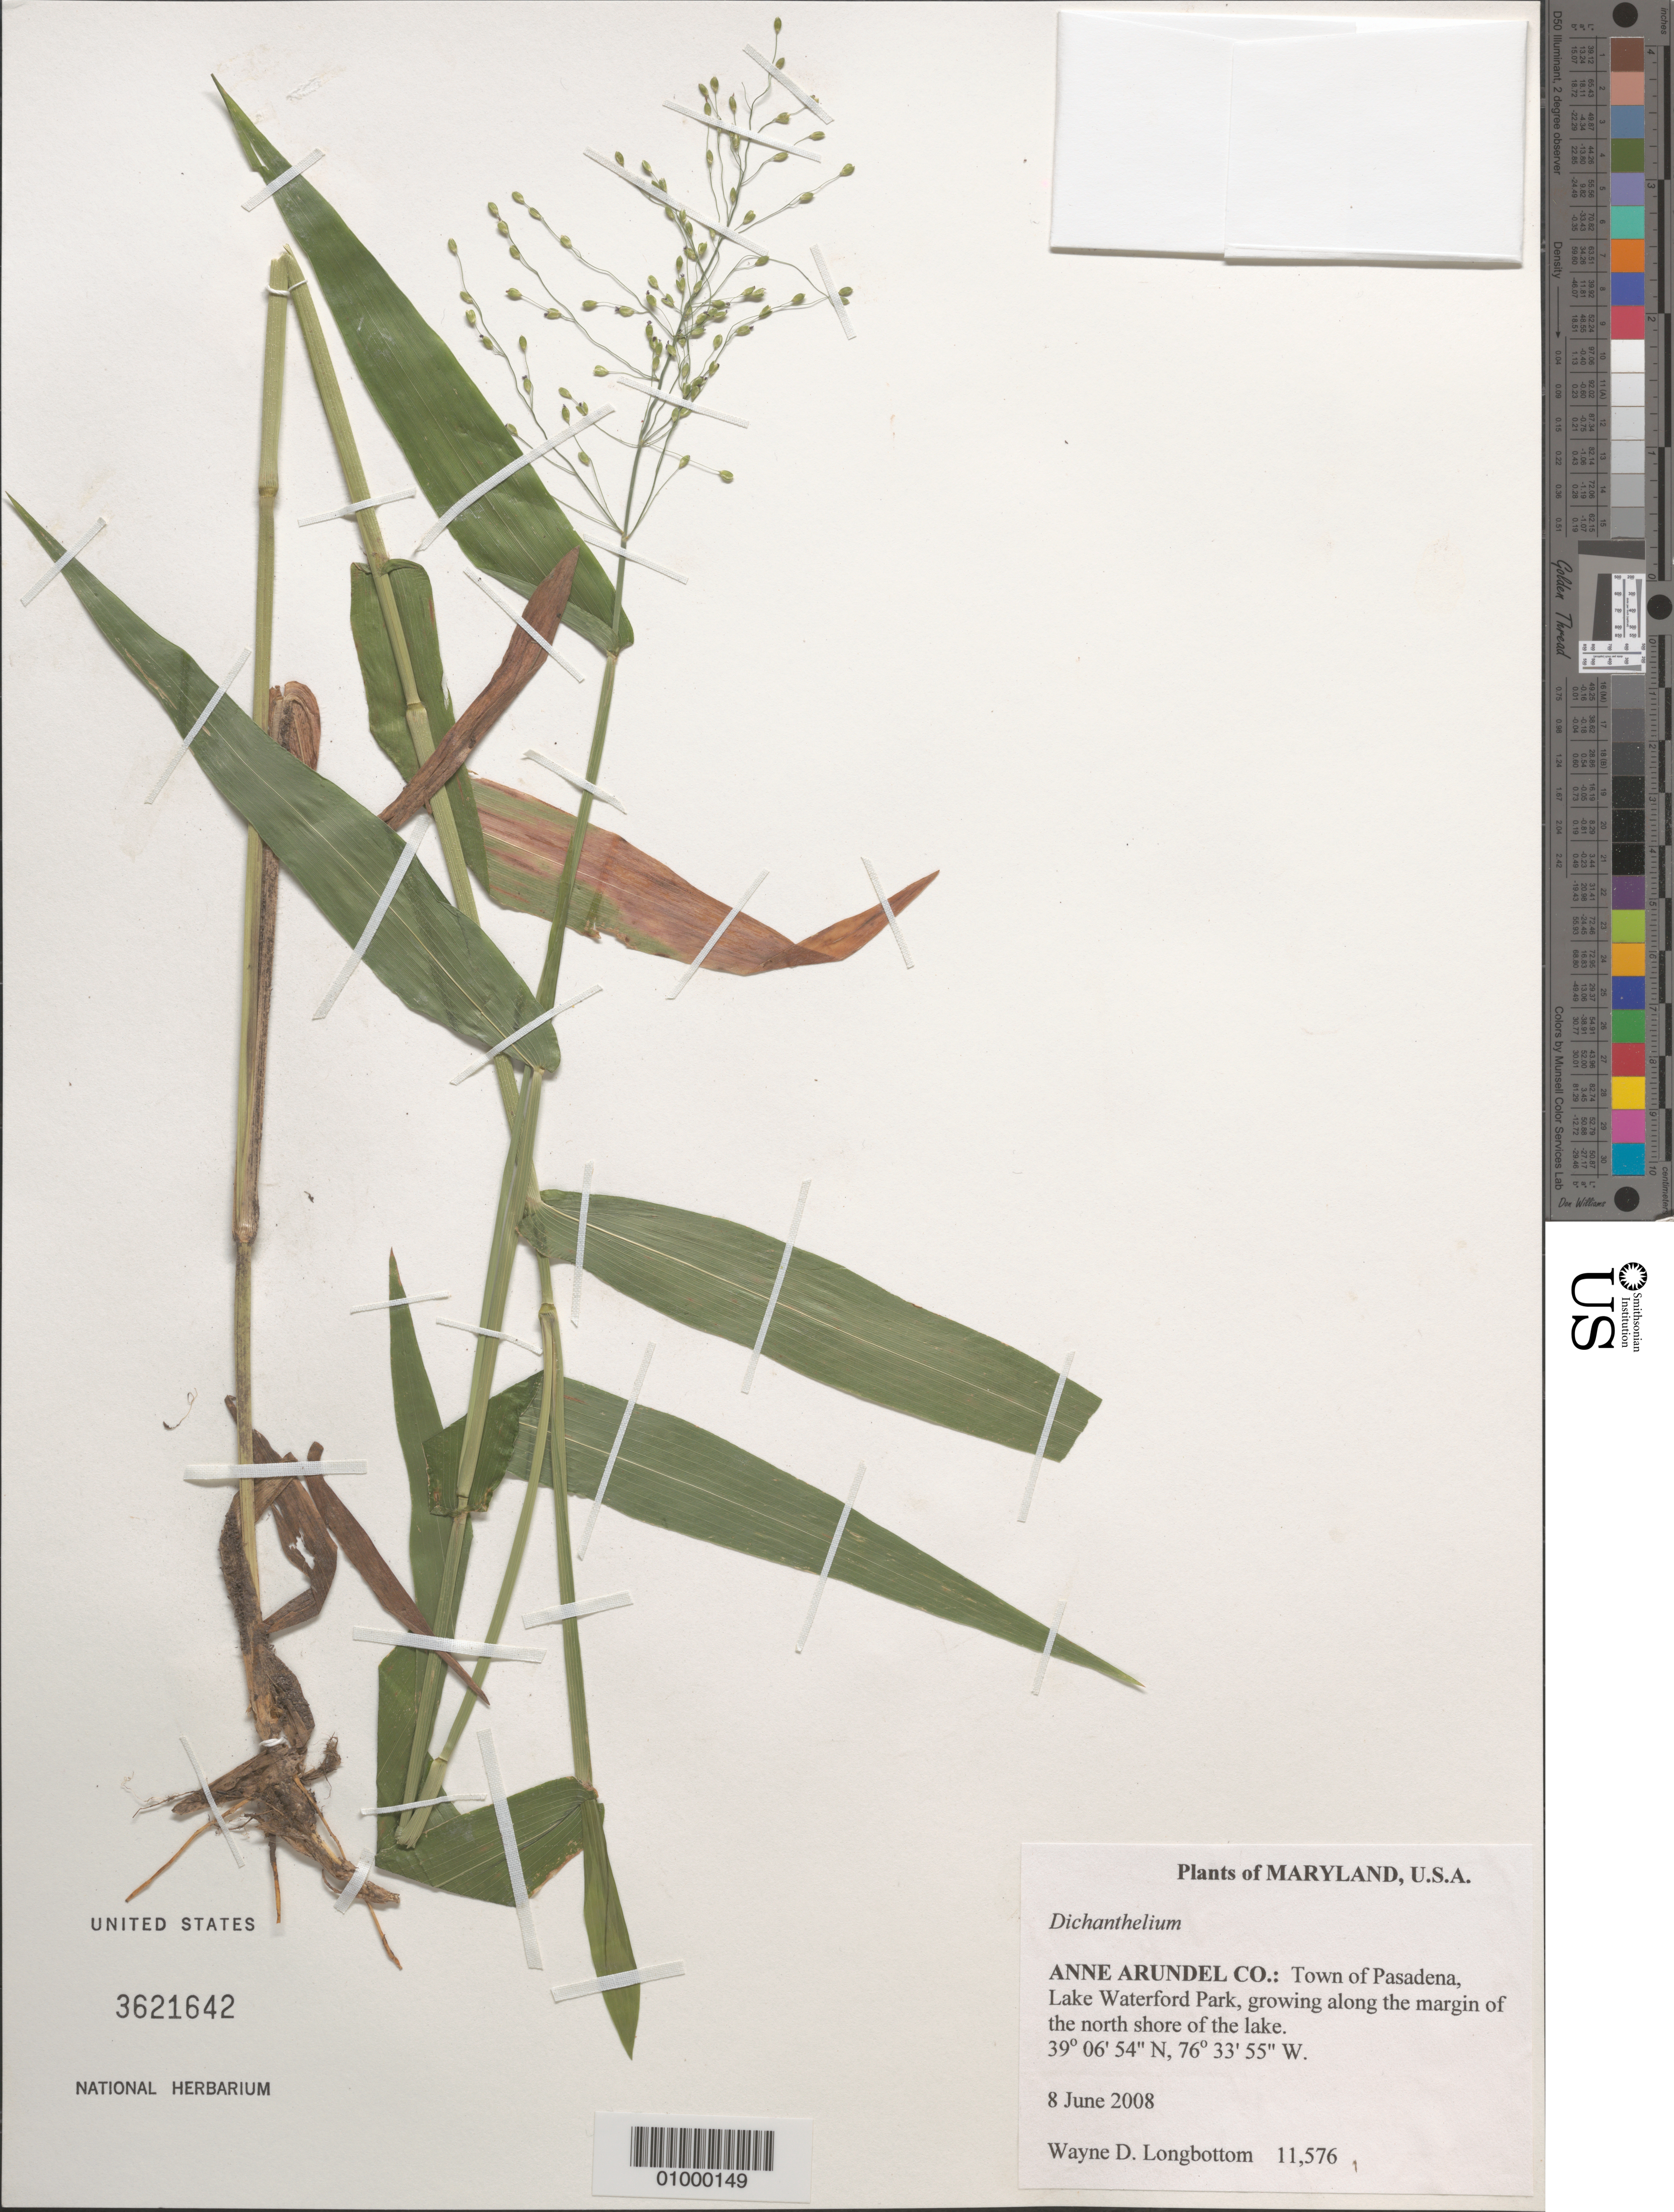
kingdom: Plantae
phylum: Tracheophyta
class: Liliopsida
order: Poales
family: Poaceae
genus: Dichanthelium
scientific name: Dichanthelium sp.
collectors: W. D. Longbottom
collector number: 11576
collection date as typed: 8 June 2008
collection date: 2008-06-08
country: United States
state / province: Maryland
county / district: Anne Arundel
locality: Town of Pasadena, Lake Waterford Park, at the north shore of the lake.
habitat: growing along the margin of the north shore of the lake.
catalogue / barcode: US 3621642